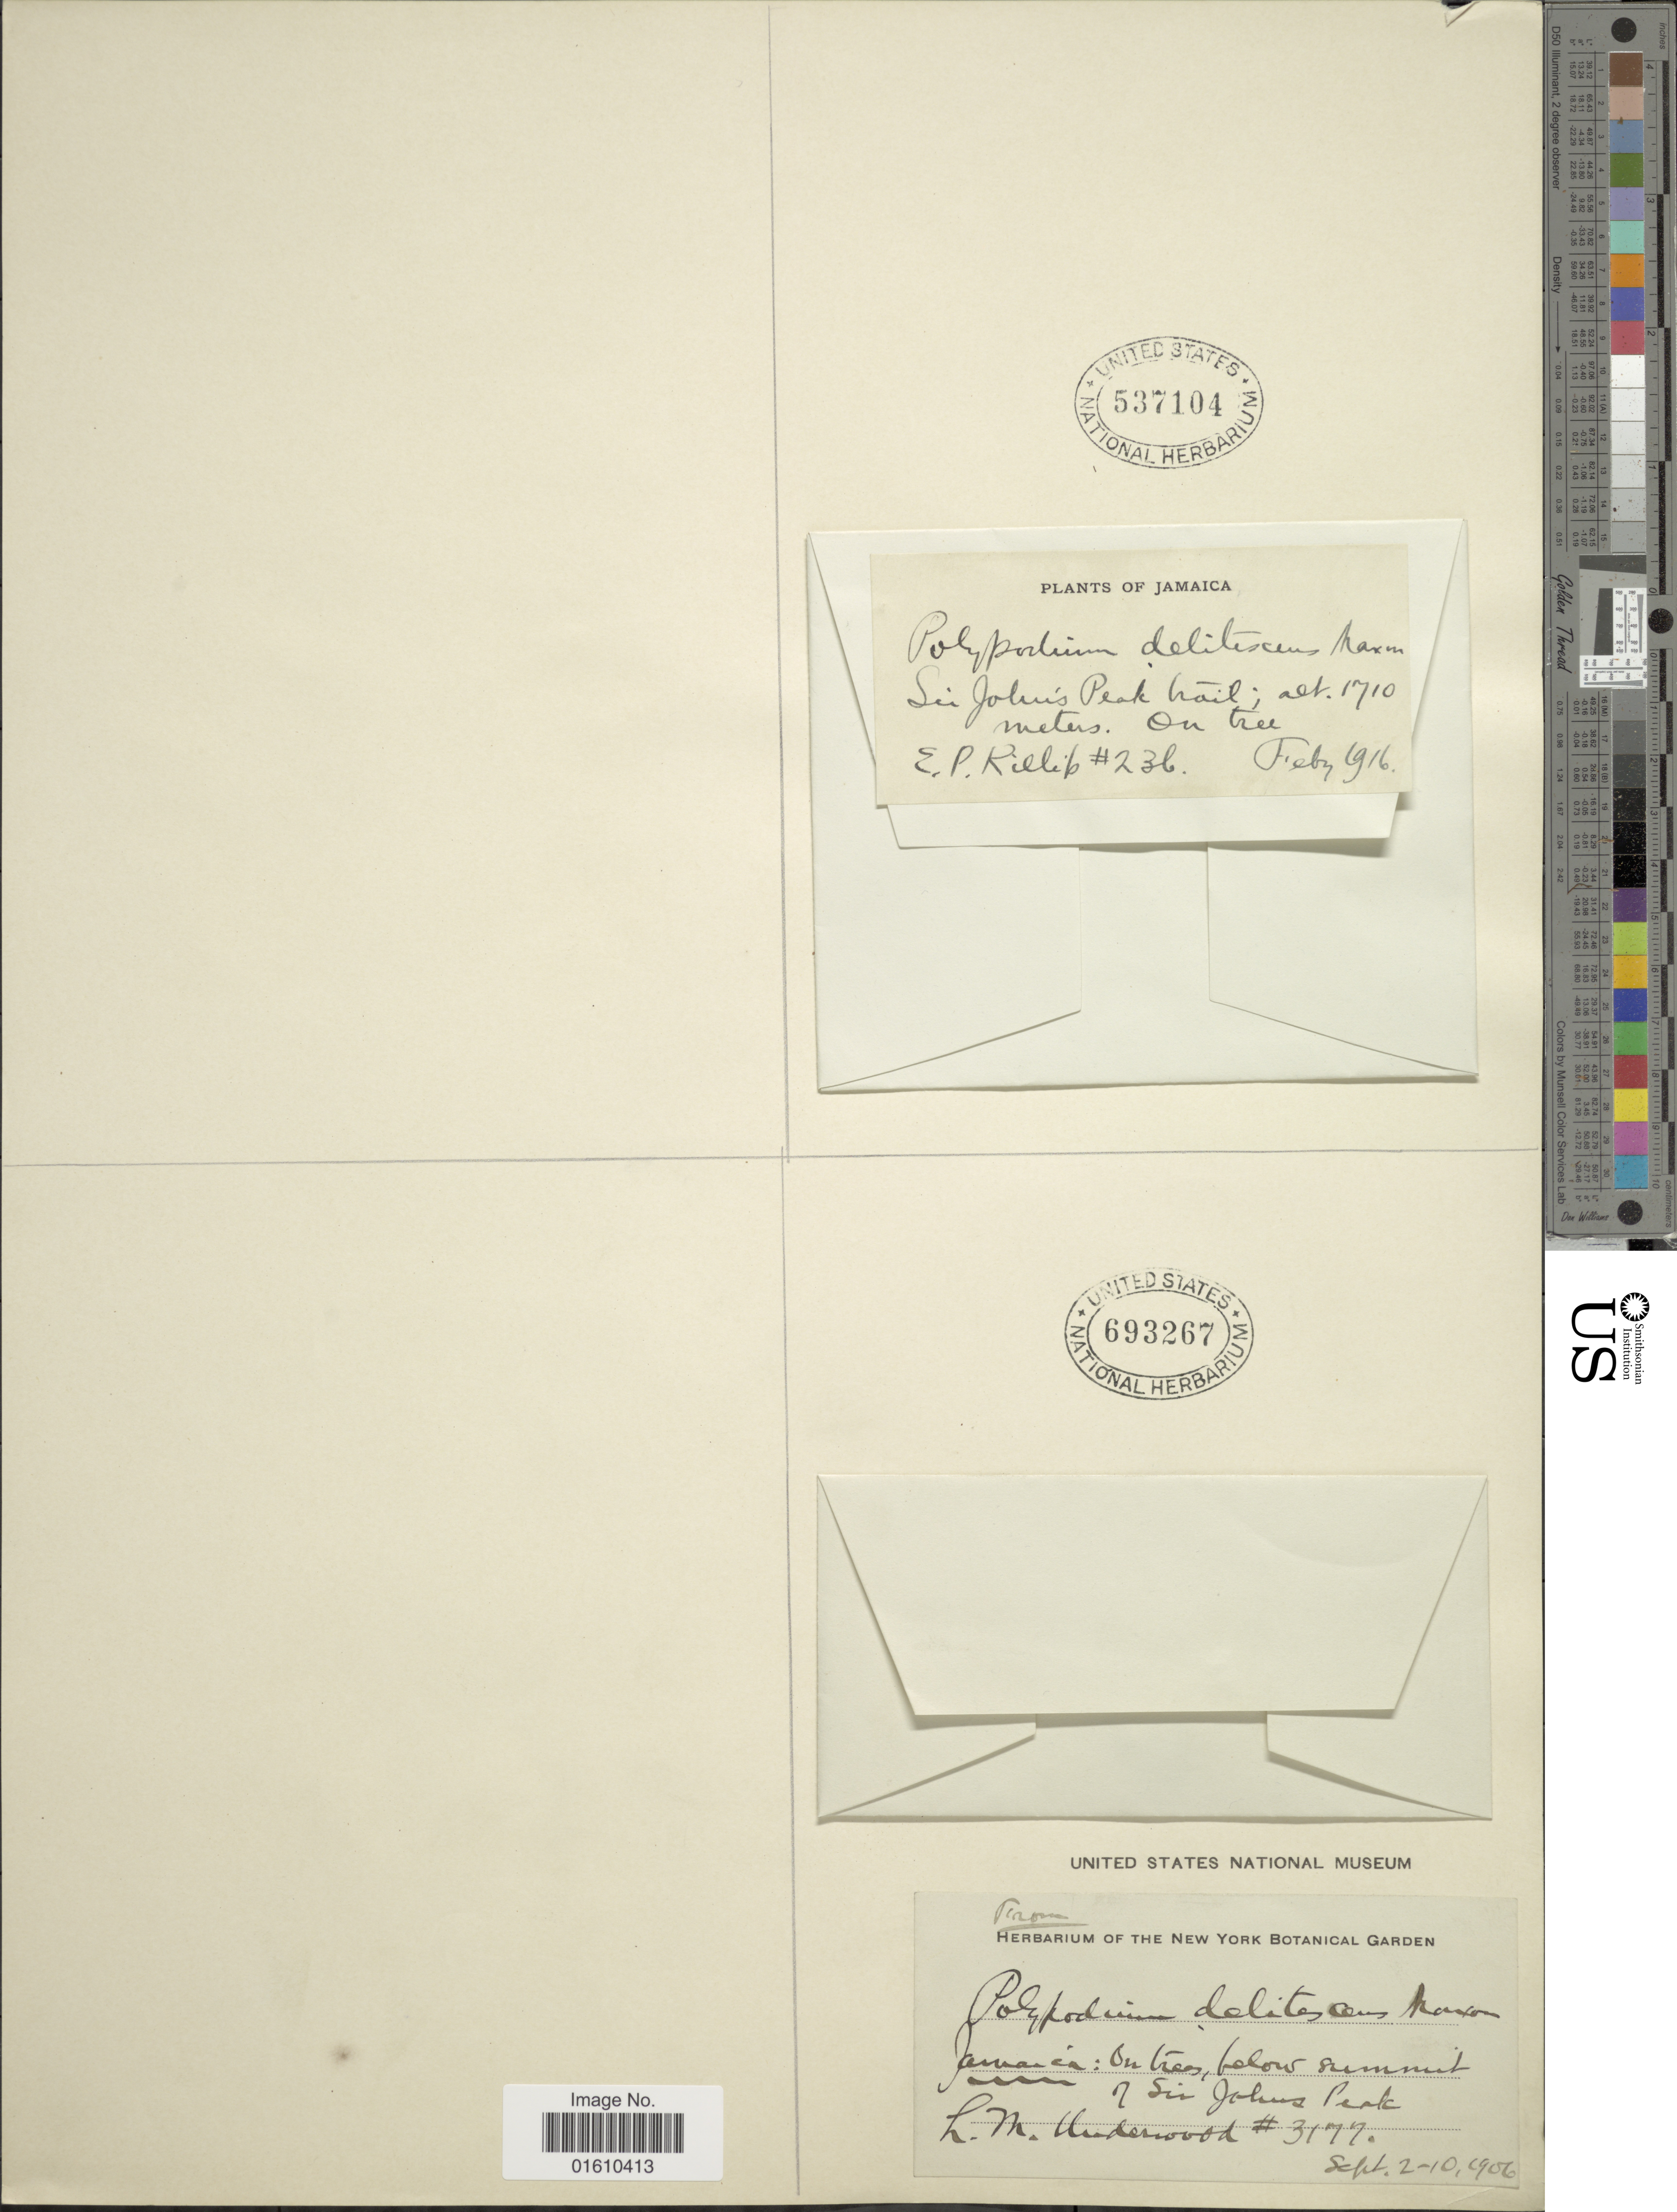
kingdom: Plantae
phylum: Tracheophyta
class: Polypodiopsida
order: Polypodiales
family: Polypodiaceae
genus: Stenogrammitis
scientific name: Stenogrammitis delitescens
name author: (Maxon) Labiak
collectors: E. P. Killip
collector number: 236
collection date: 1916-02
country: Jamaica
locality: Sir John's Peak trail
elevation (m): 1710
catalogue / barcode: US 537104-2